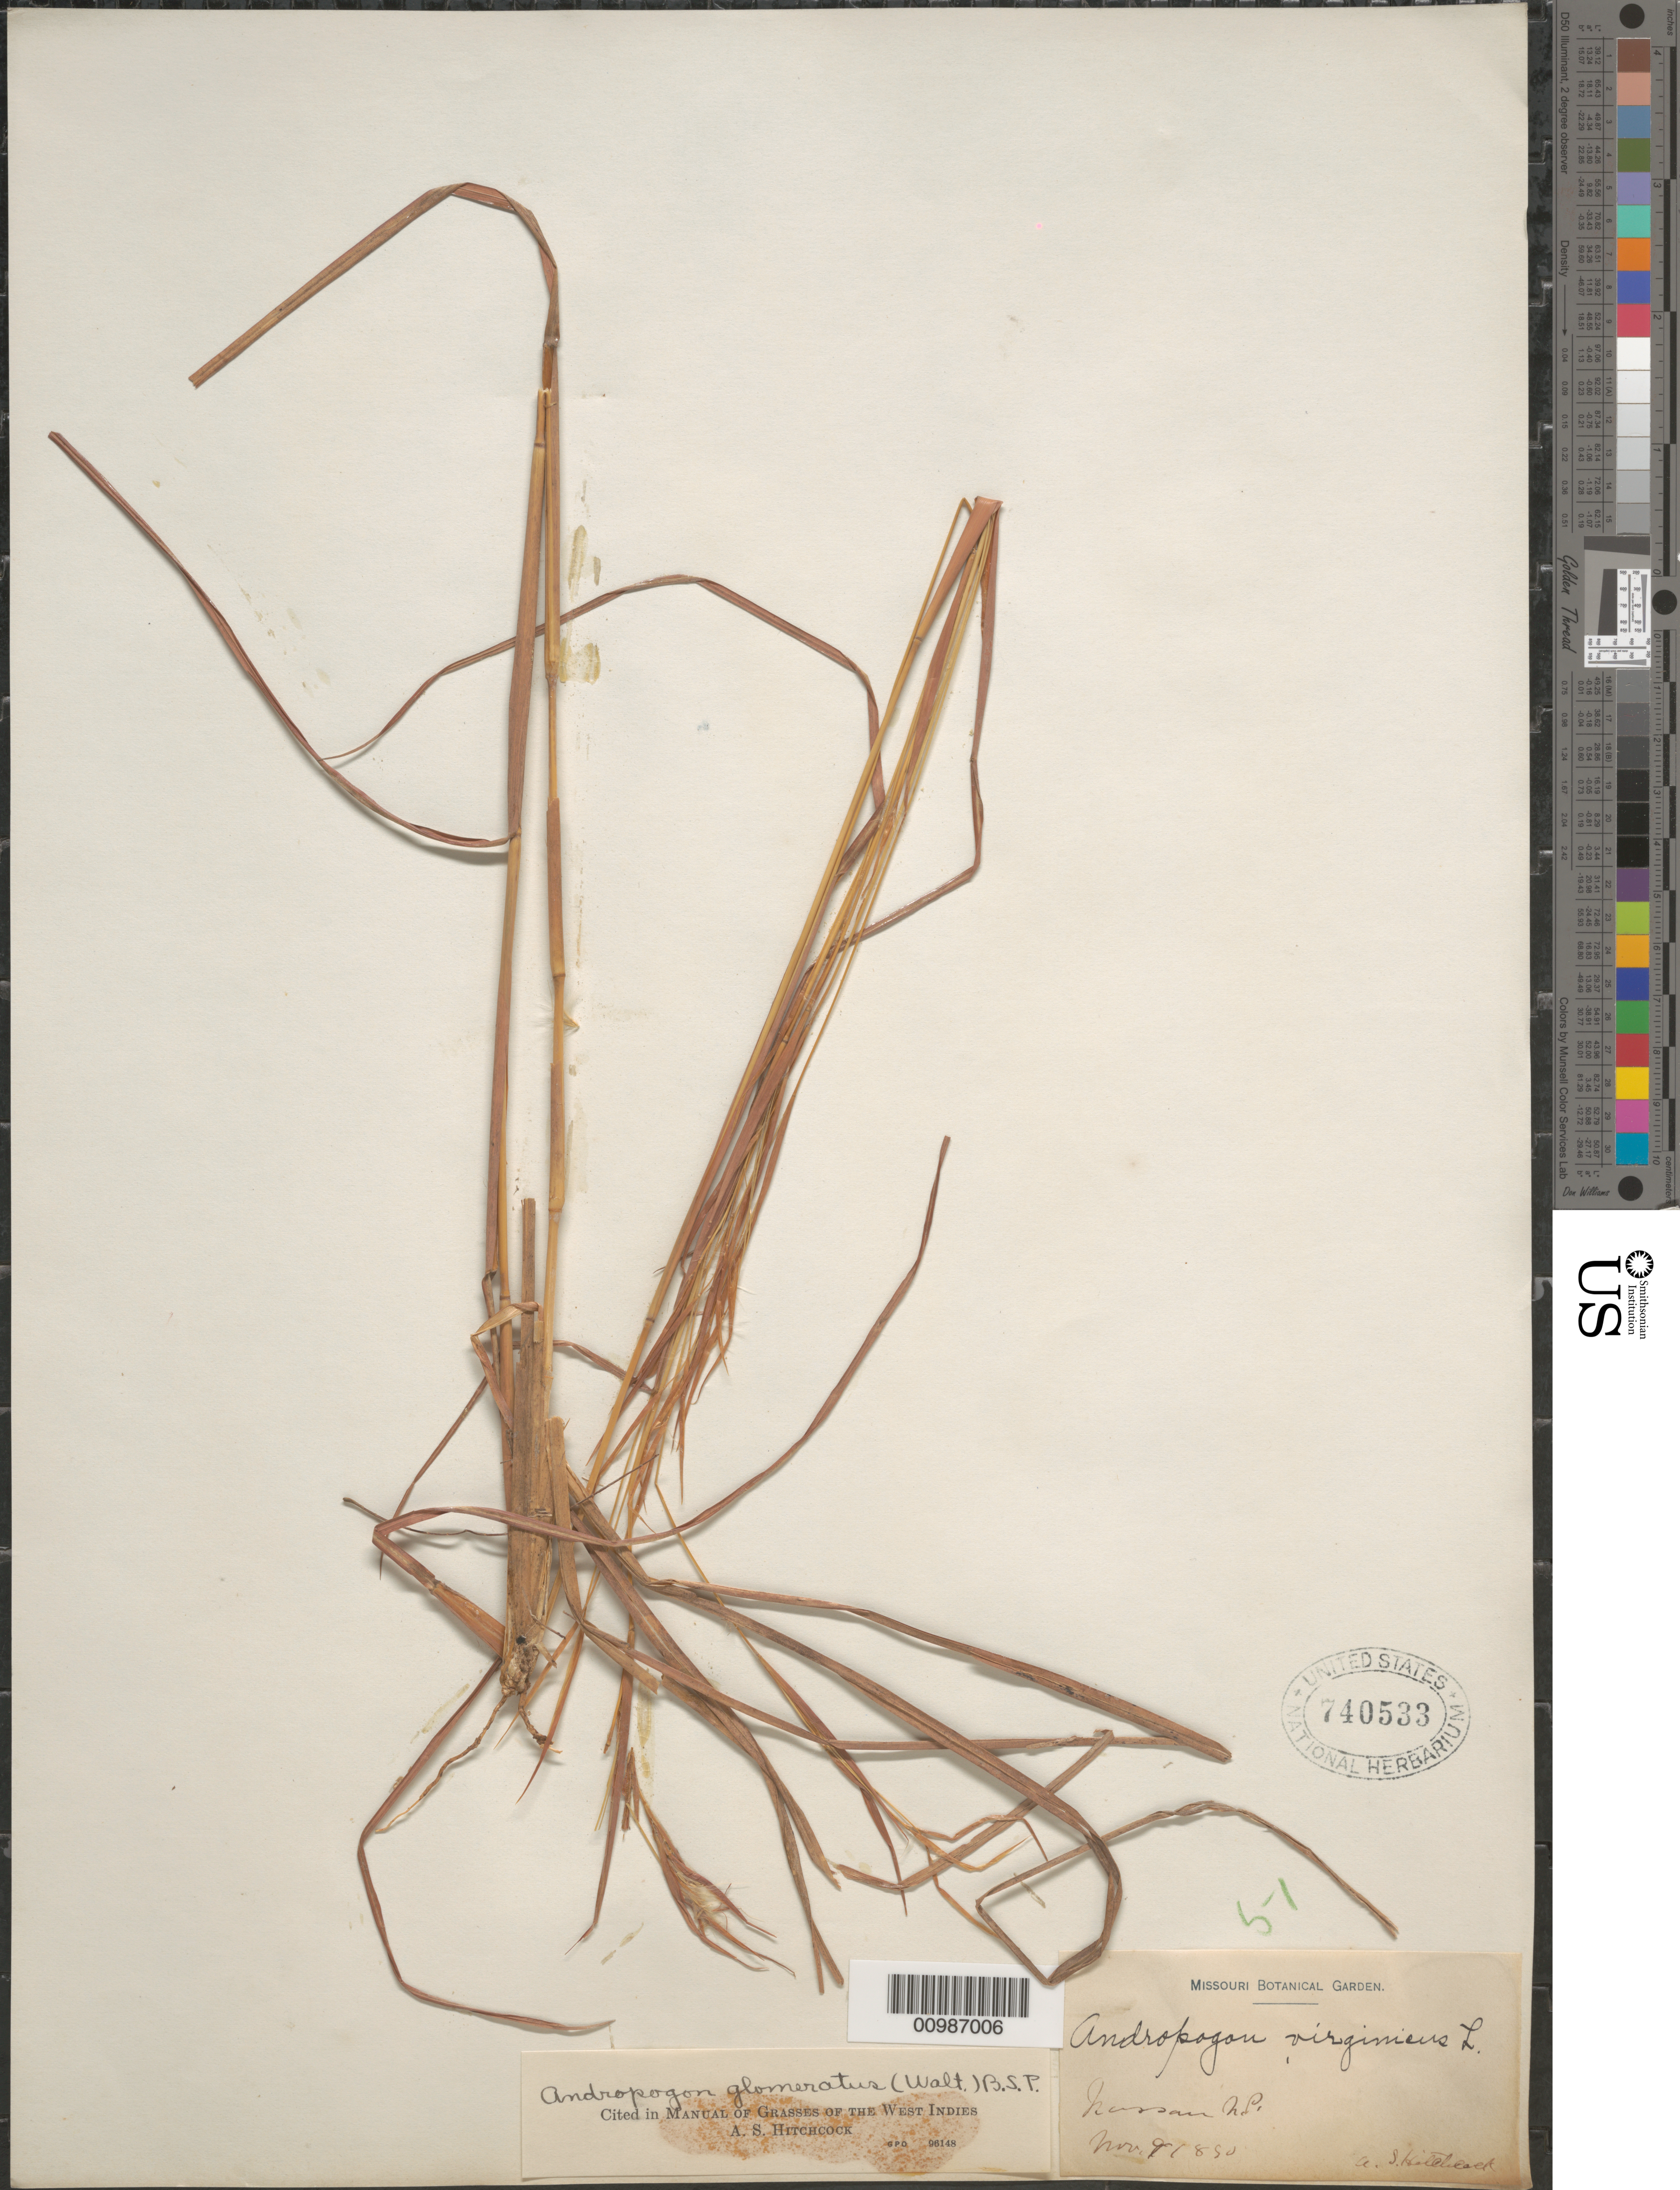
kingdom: Plantae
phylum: Tracheophyta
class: Liliopsida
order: Poales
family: Poaceae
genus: Andropogon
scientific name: Andropogon glomeratus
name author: (Walter) Britton, Stearns & Poggenb.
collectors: A. S. Hitchcock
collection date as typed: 09 Nov 1850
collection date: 1850-11-09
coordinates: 0 N, 0 E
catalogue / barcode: US 740533